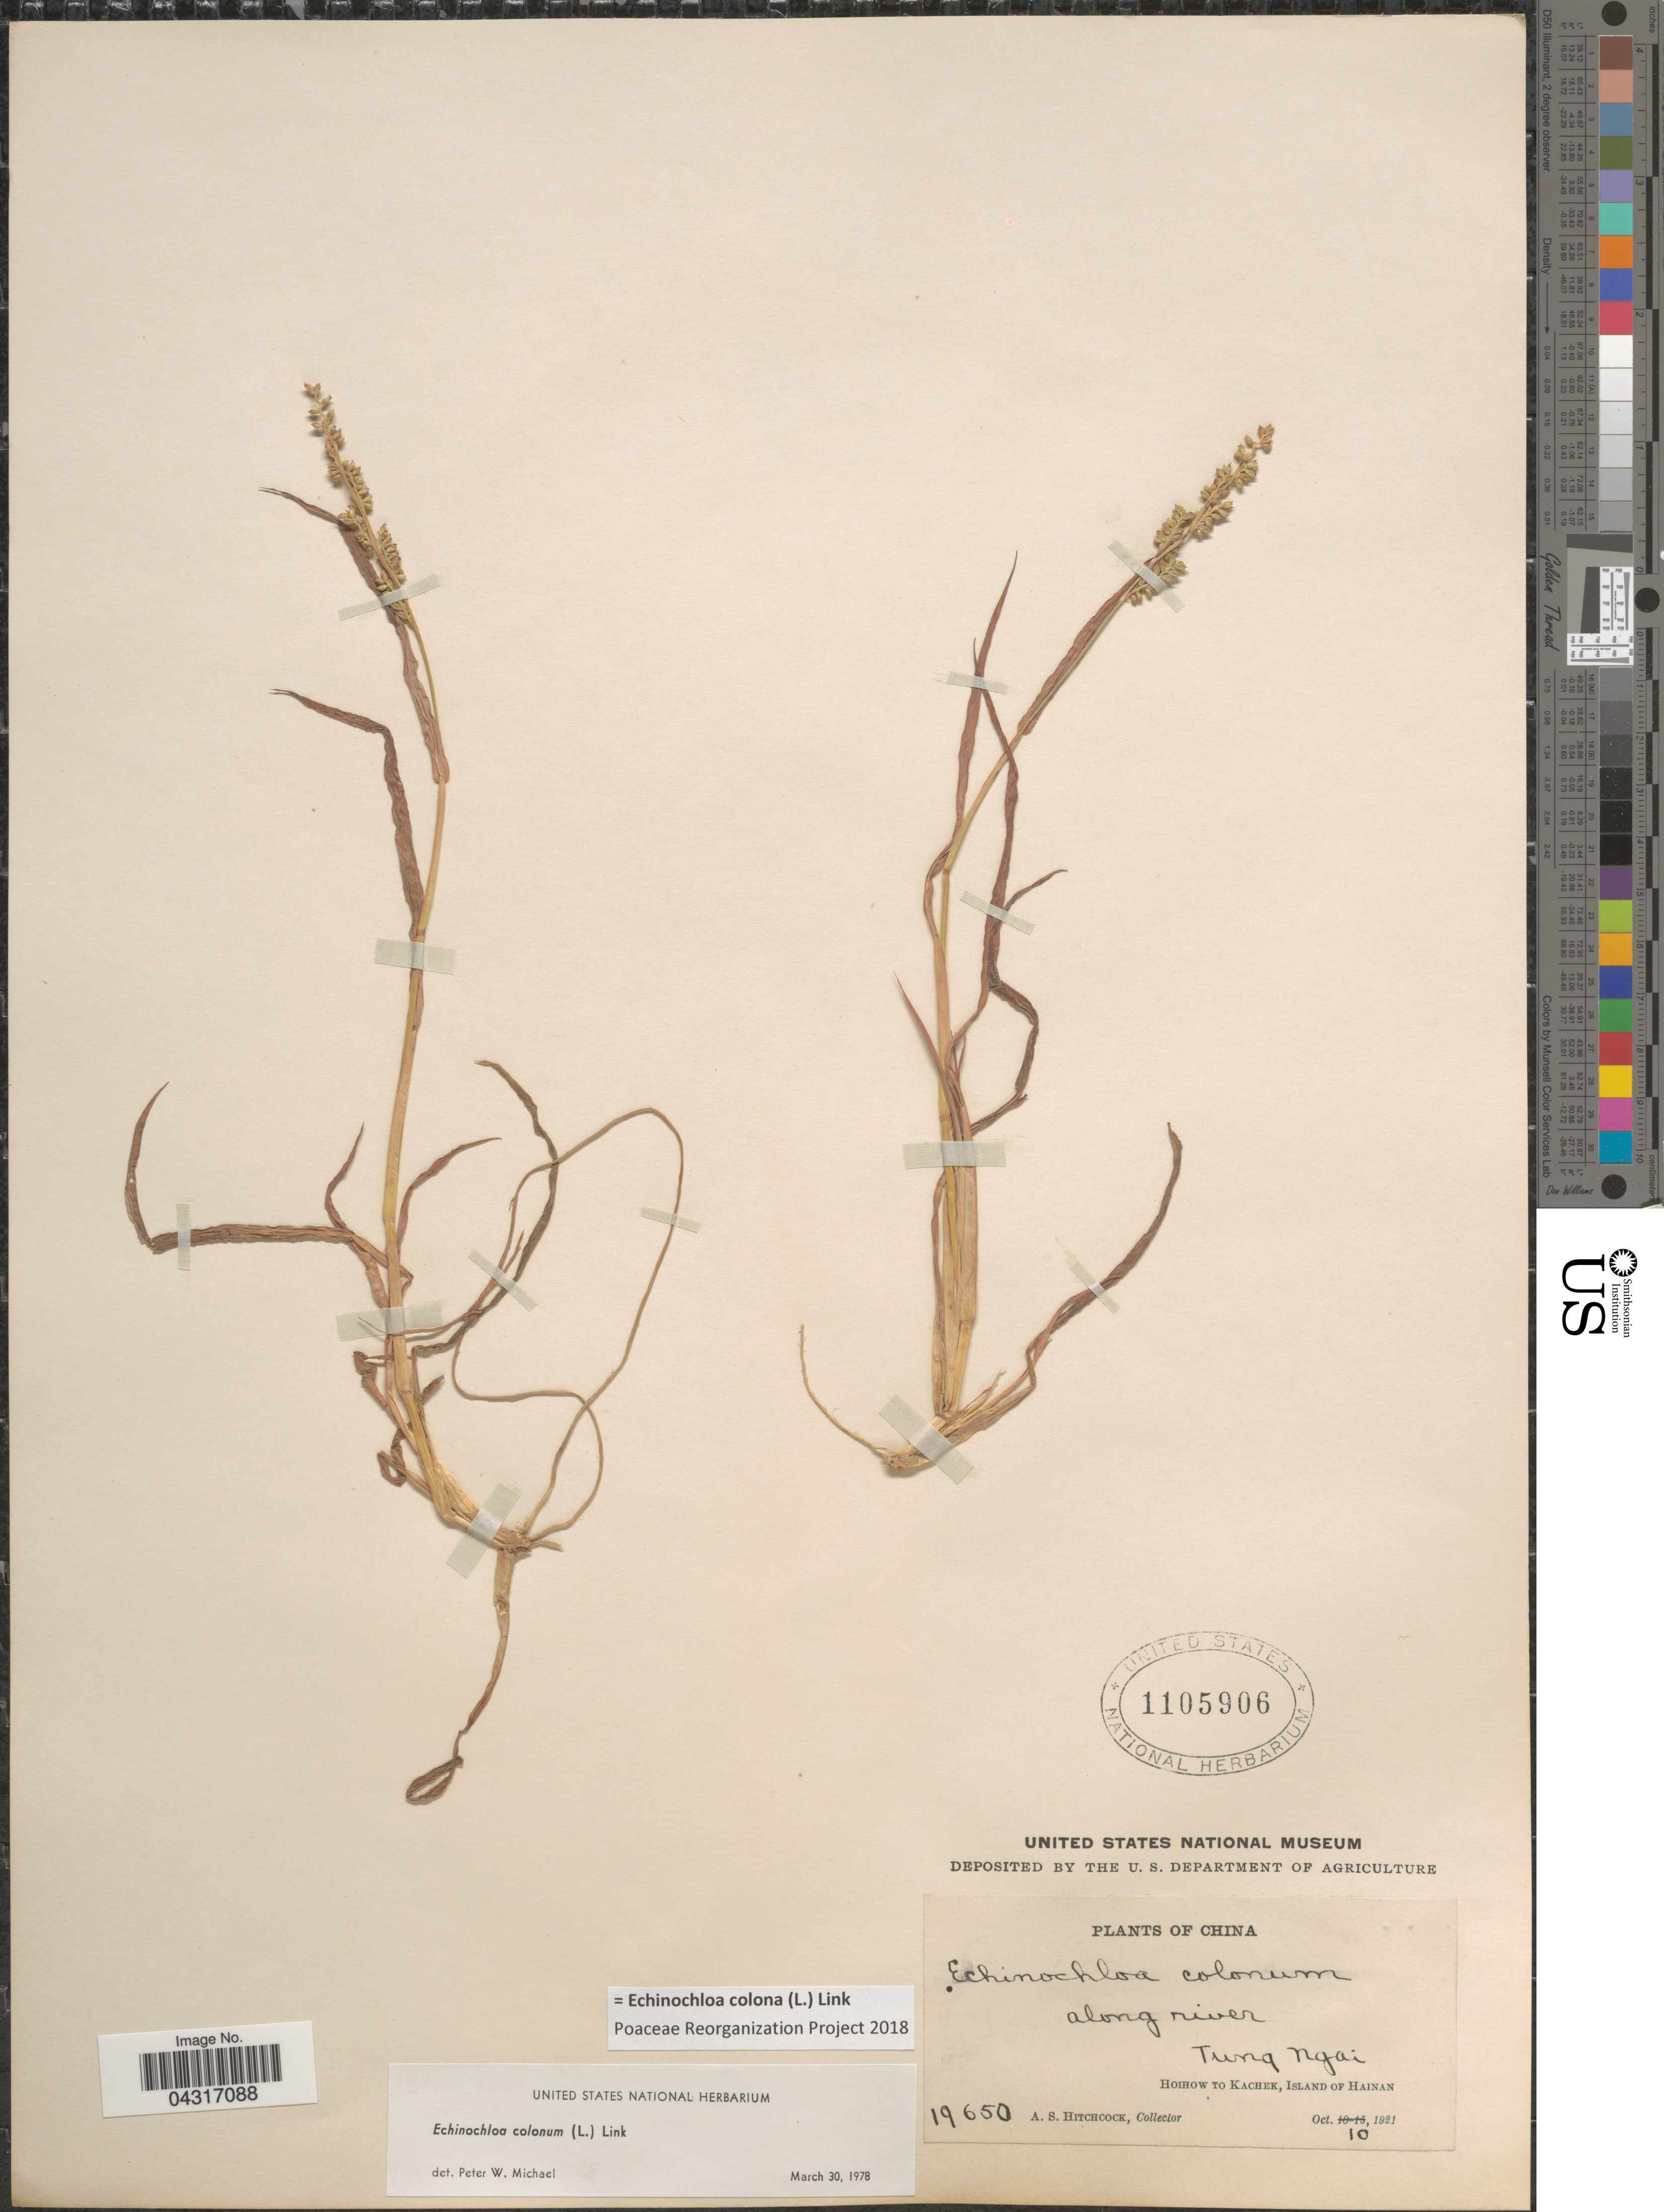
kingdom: Plantae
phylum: Tracheophyta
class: Liliopsida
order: Poales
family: Poaceae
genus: Echinochloa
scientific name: Echinochloa colona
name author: (L.) Link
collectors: A. S. Hitchcock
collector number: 19650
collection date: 1921-10-10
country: China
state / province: Hainan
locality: Along river. Tung Ngai. Hoihow to Kachek, Island of Hainan.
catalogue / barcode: US 1105906